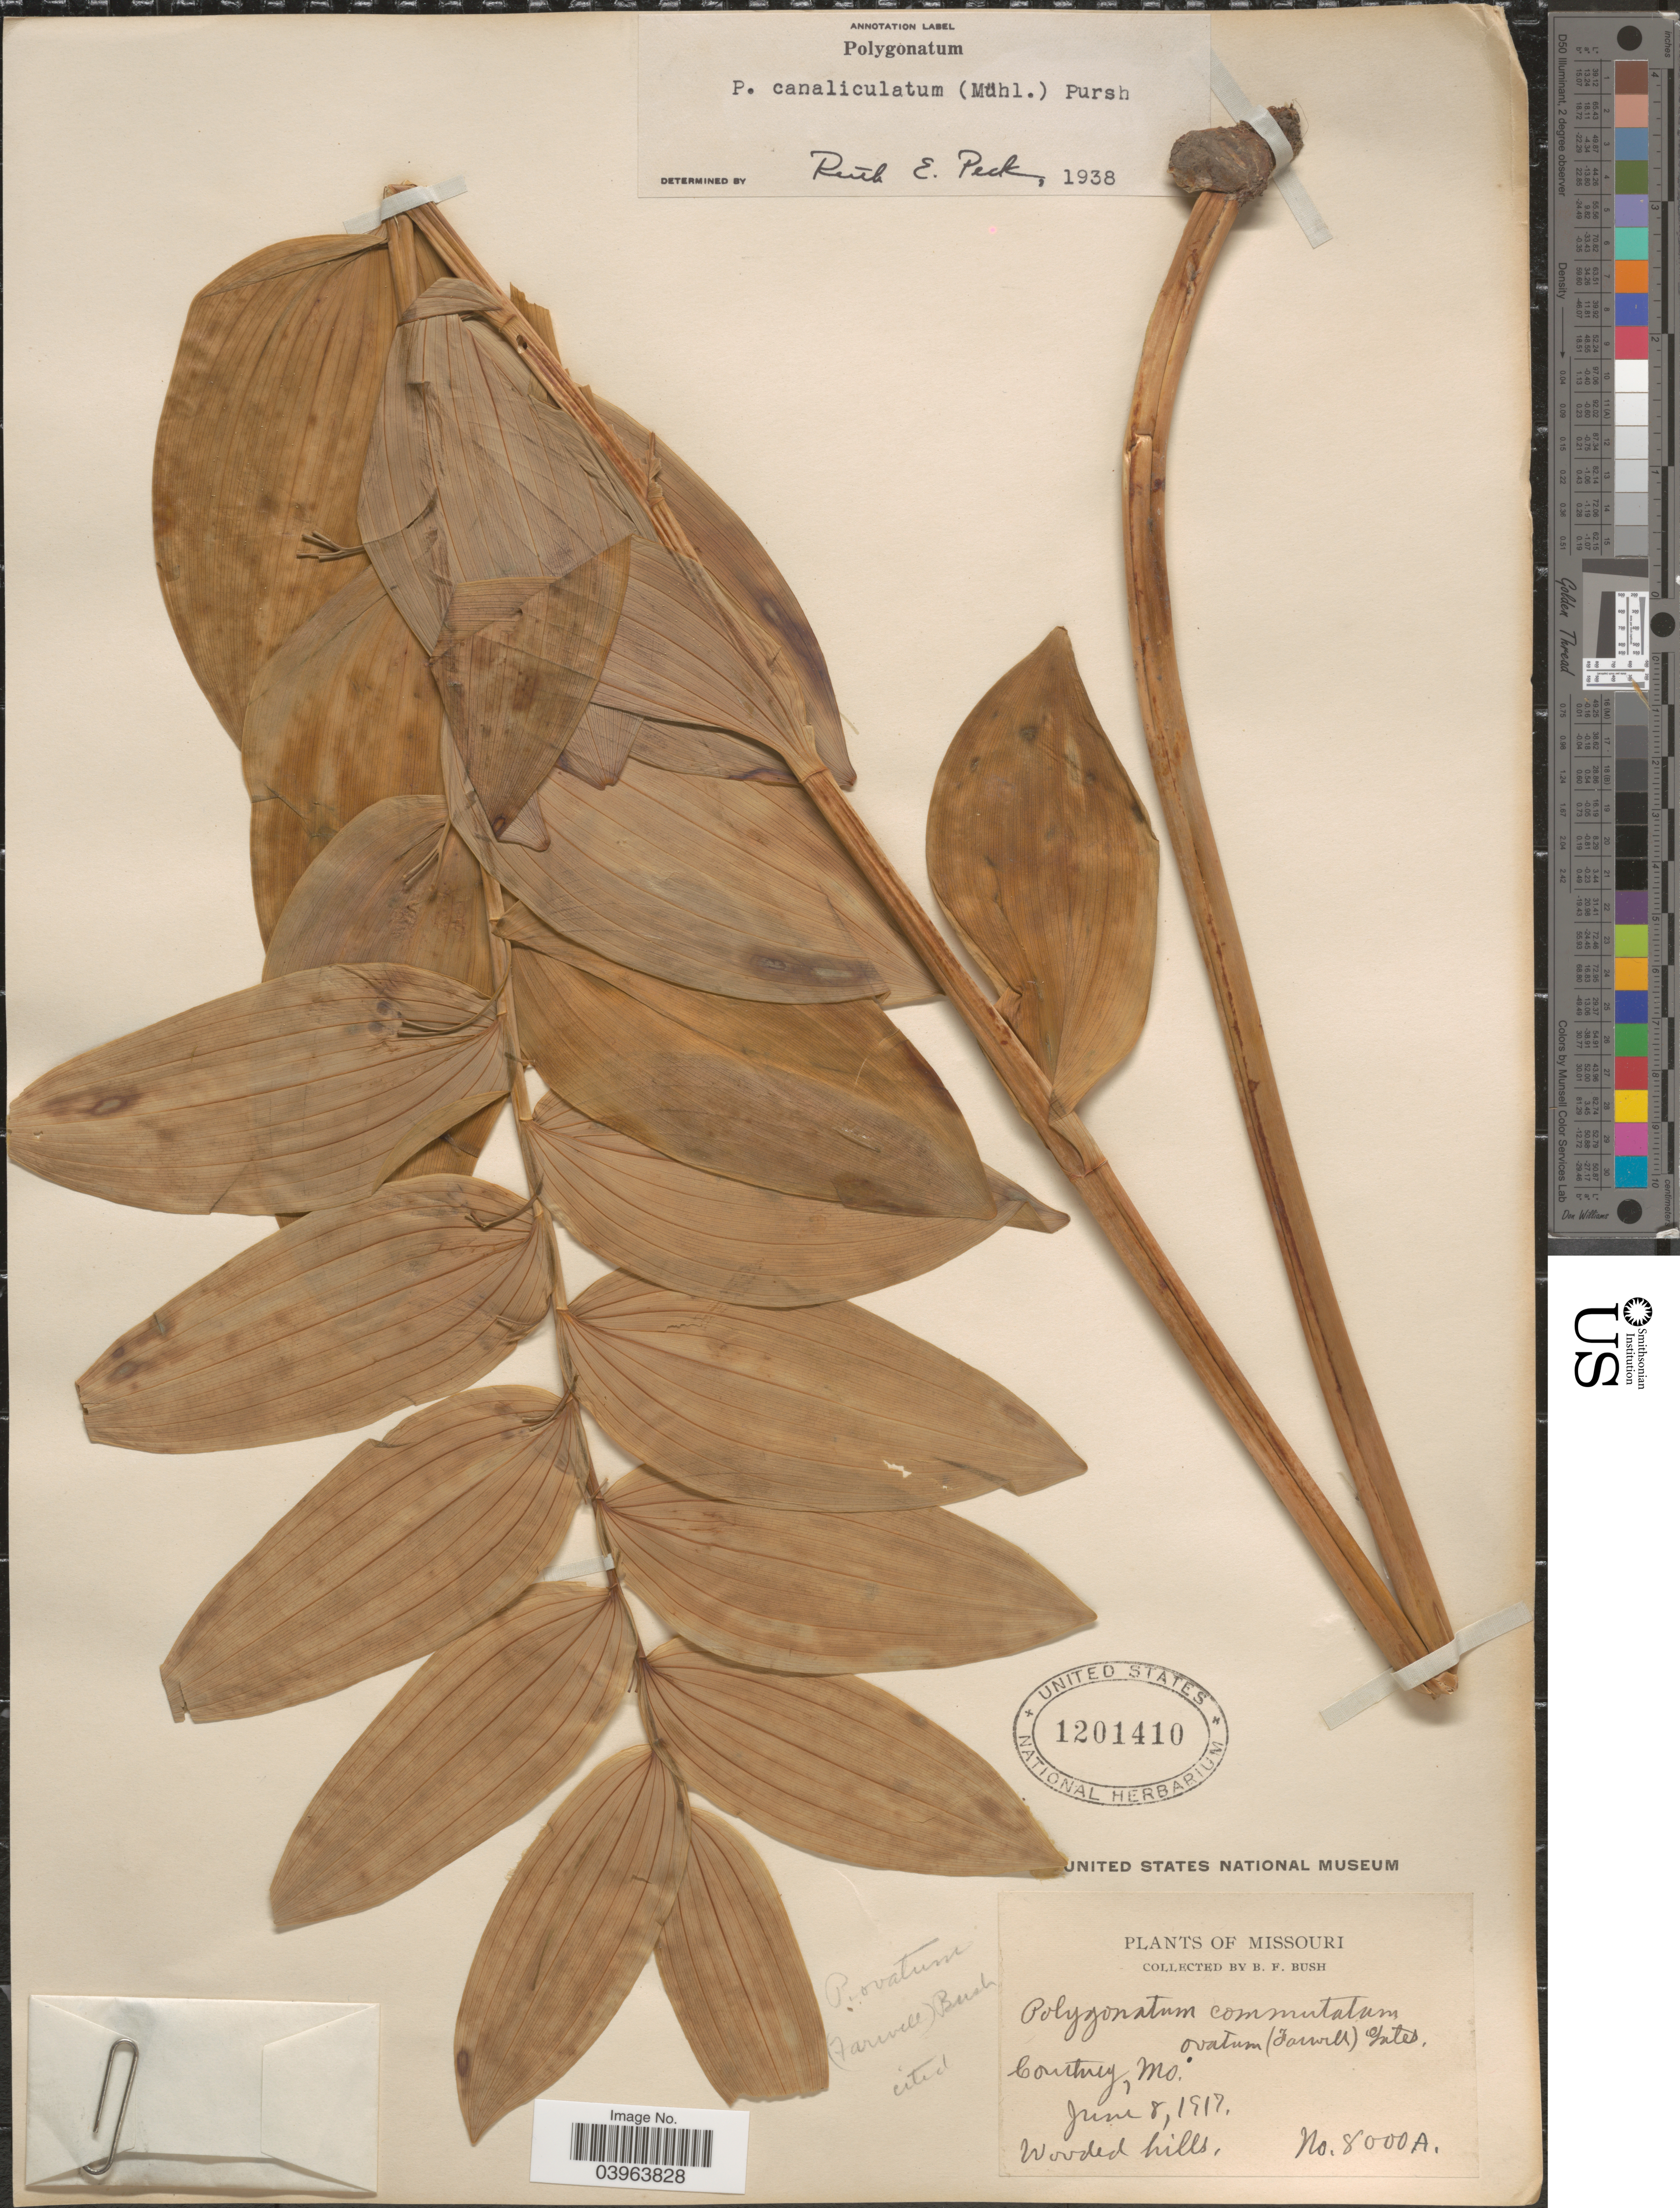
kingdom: Plantae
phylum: Tracheophyta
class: Liliopsida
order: Asparagales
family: Asparagaceae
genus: Polygonatum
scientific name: Polygonatum commutatum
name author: (Schult. f.) A. Dietr.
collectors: B. F. Bush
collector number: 8000A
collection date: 1917-06-08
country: United States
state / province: Missouri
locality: Courtney.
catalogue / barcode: US 1201410